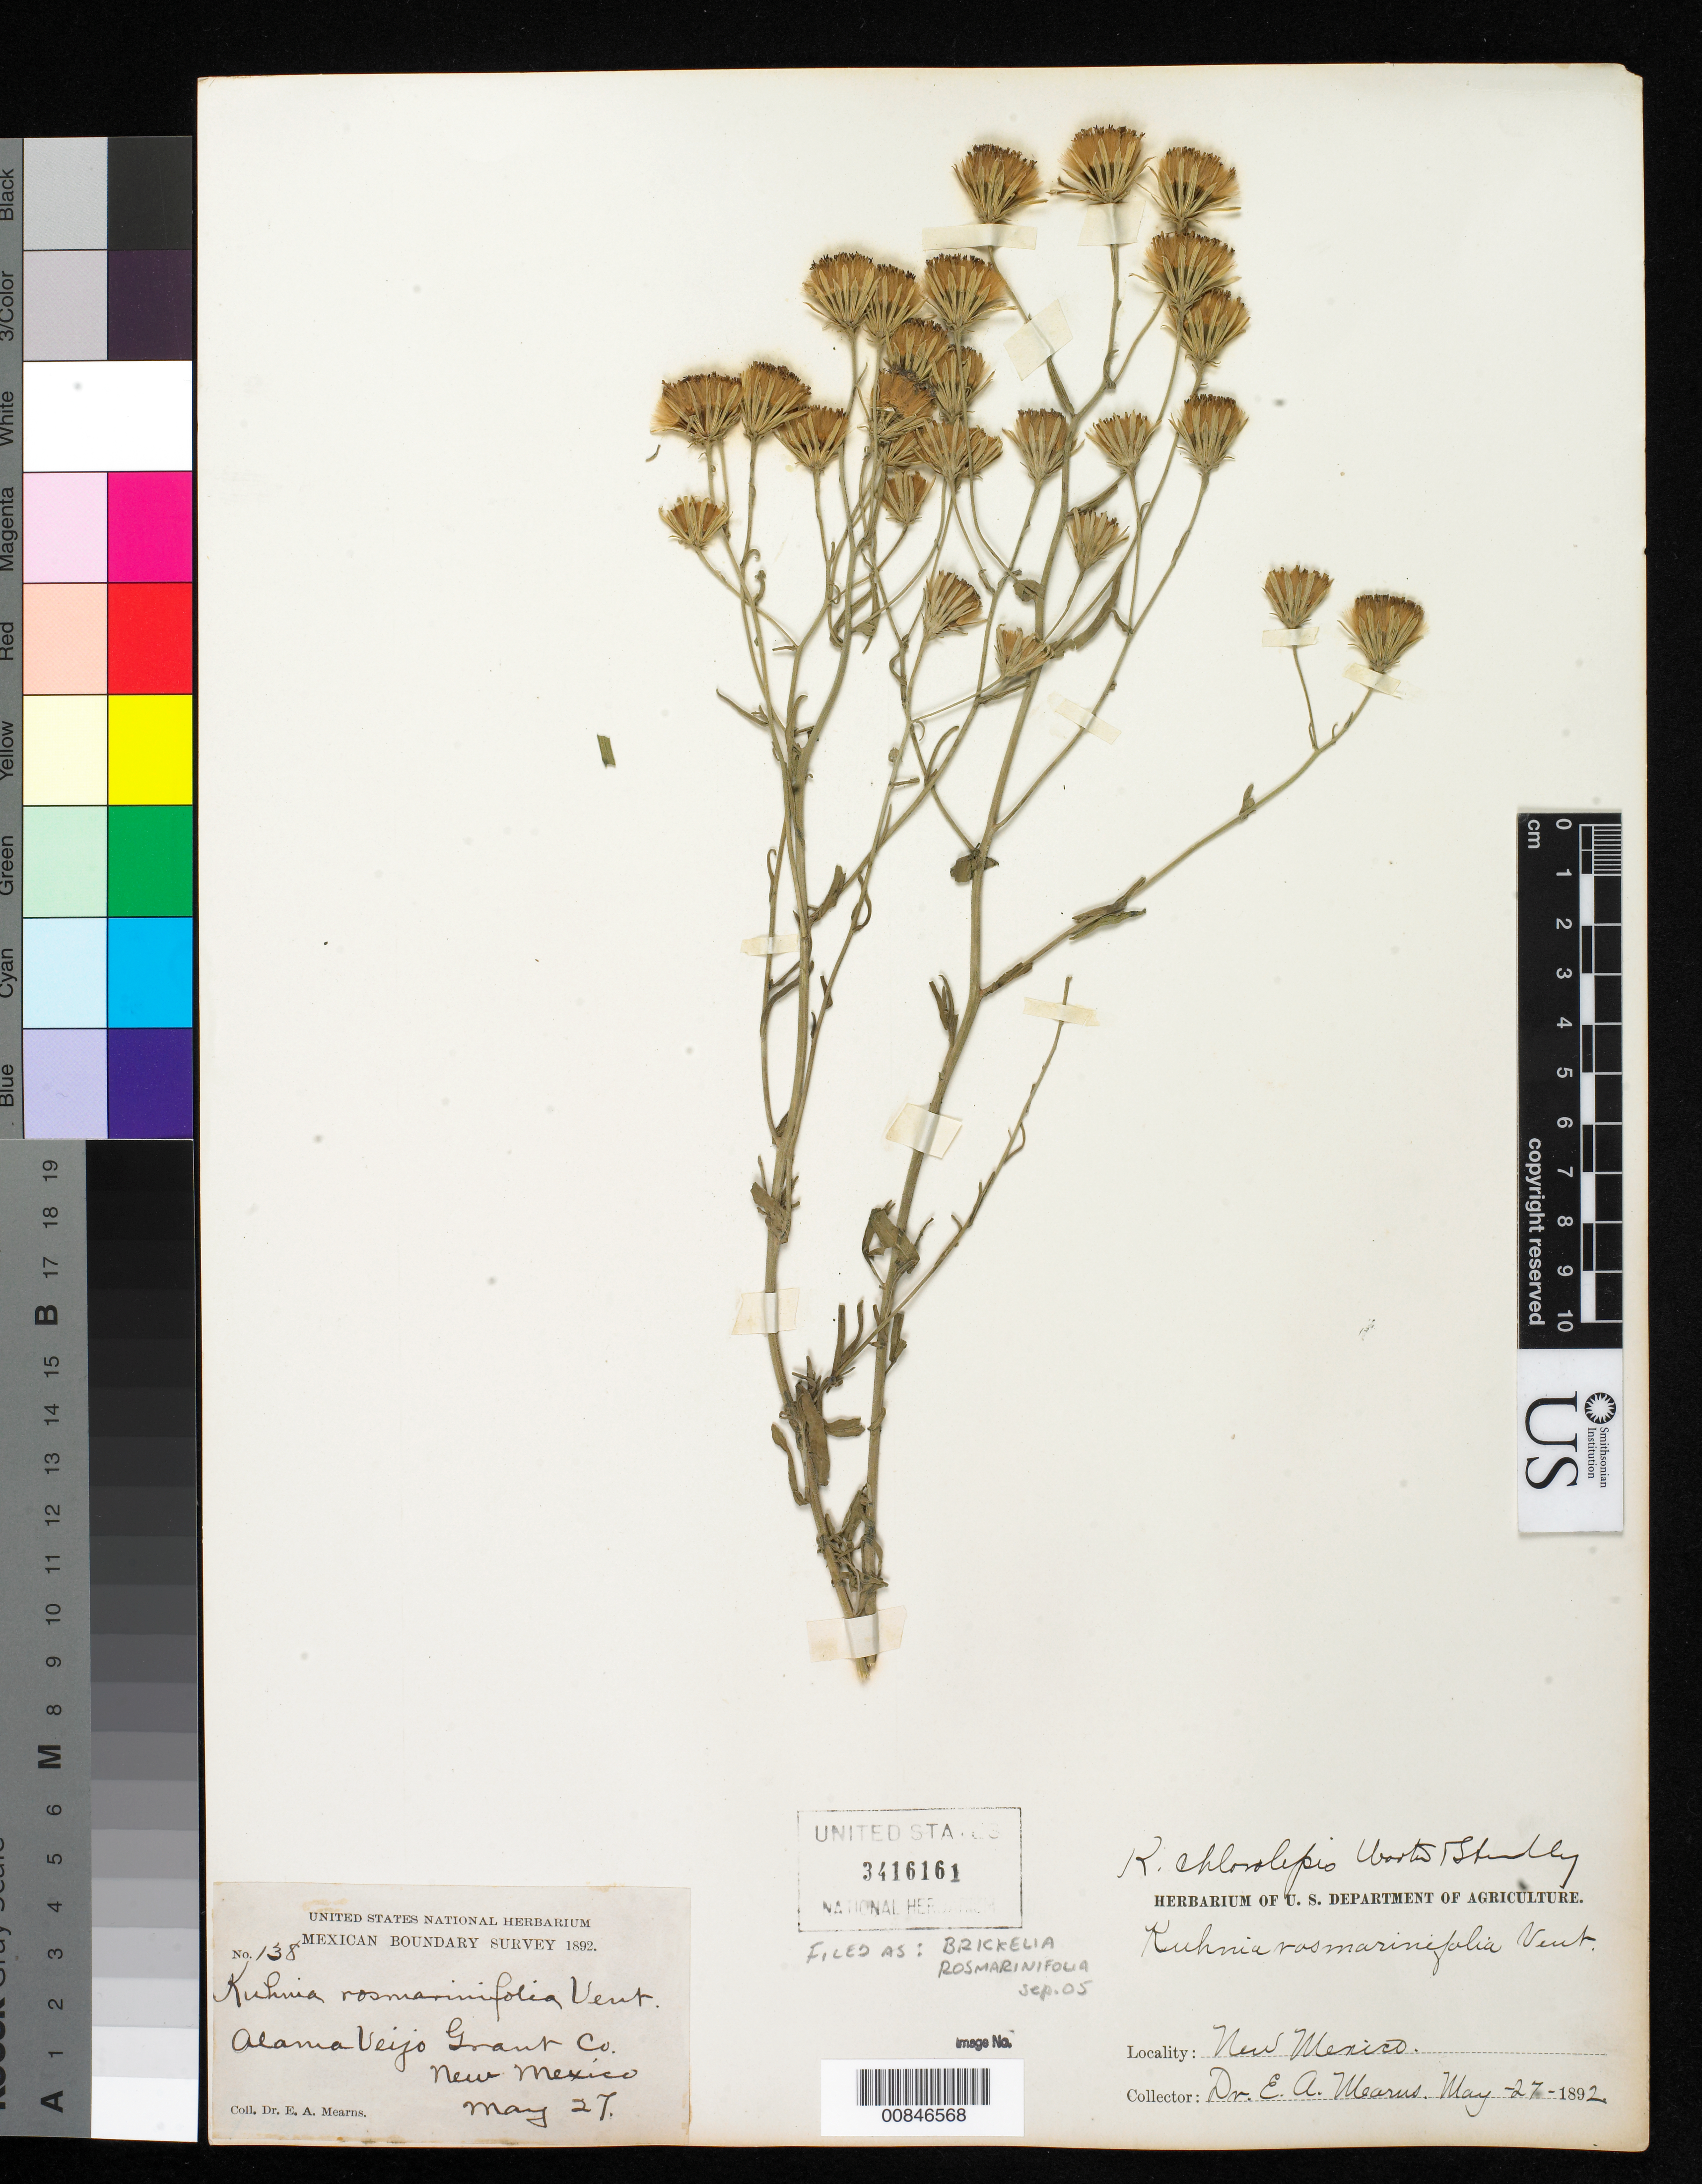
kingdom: Plantae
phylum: Tracheophyta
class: Magnoliopsida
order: Asterales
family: Asteraceae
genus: Brickellia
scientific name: Brickellia rosmarinifolia var. chlorolepis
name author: (Wooton & Standl.) W.A. Weber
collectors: E. A. Mearns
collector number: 138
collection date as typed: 27 May 1892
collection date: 1892-05-27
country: United States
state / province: New Mexico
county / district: Grant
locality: Alamo Viejo, Grant County, New Mexico.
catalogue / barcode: US 3416161